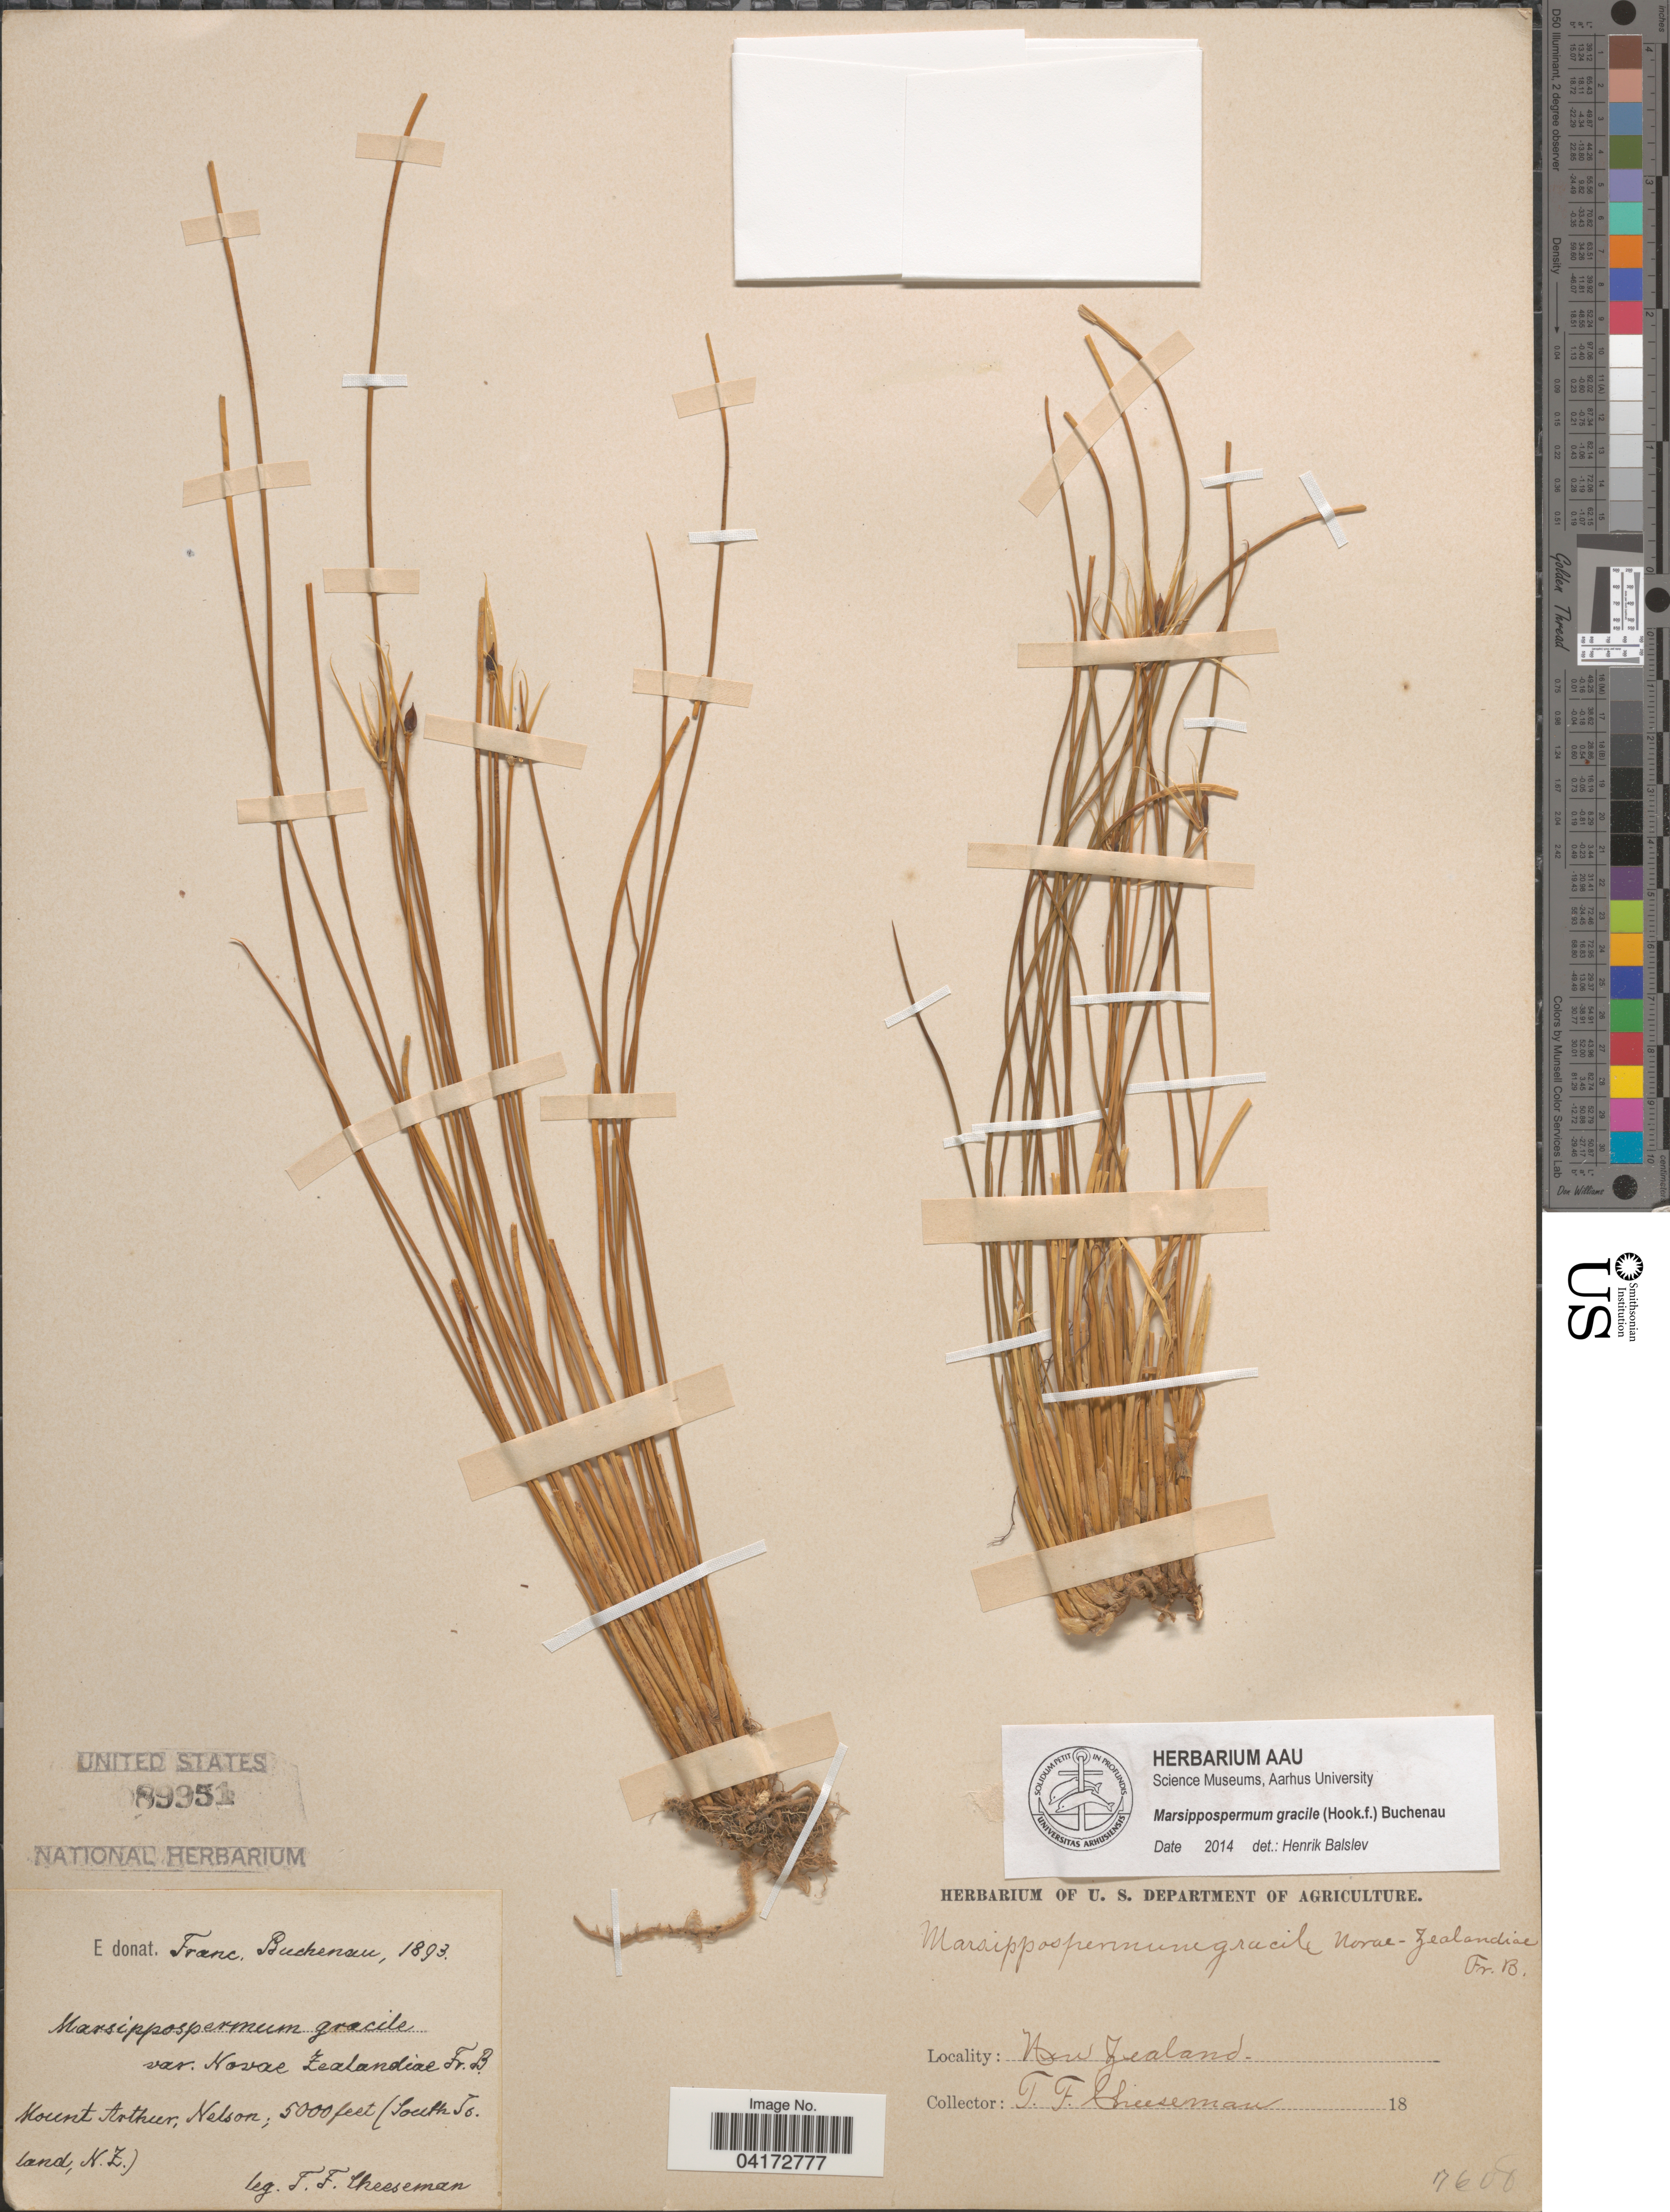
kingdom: Plantae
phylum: Tracheophyta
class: Liliopsida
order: Poales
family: Juncaceae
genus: Marsippospermum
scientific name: Marsippospermum gracile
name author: (Hook. f.) Buchenau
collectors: T. F. Cheeseman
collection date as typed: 18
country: New Zealand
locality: Mount Arthur, Nelson; (South Island).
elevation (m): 1524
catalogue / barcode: US 89951